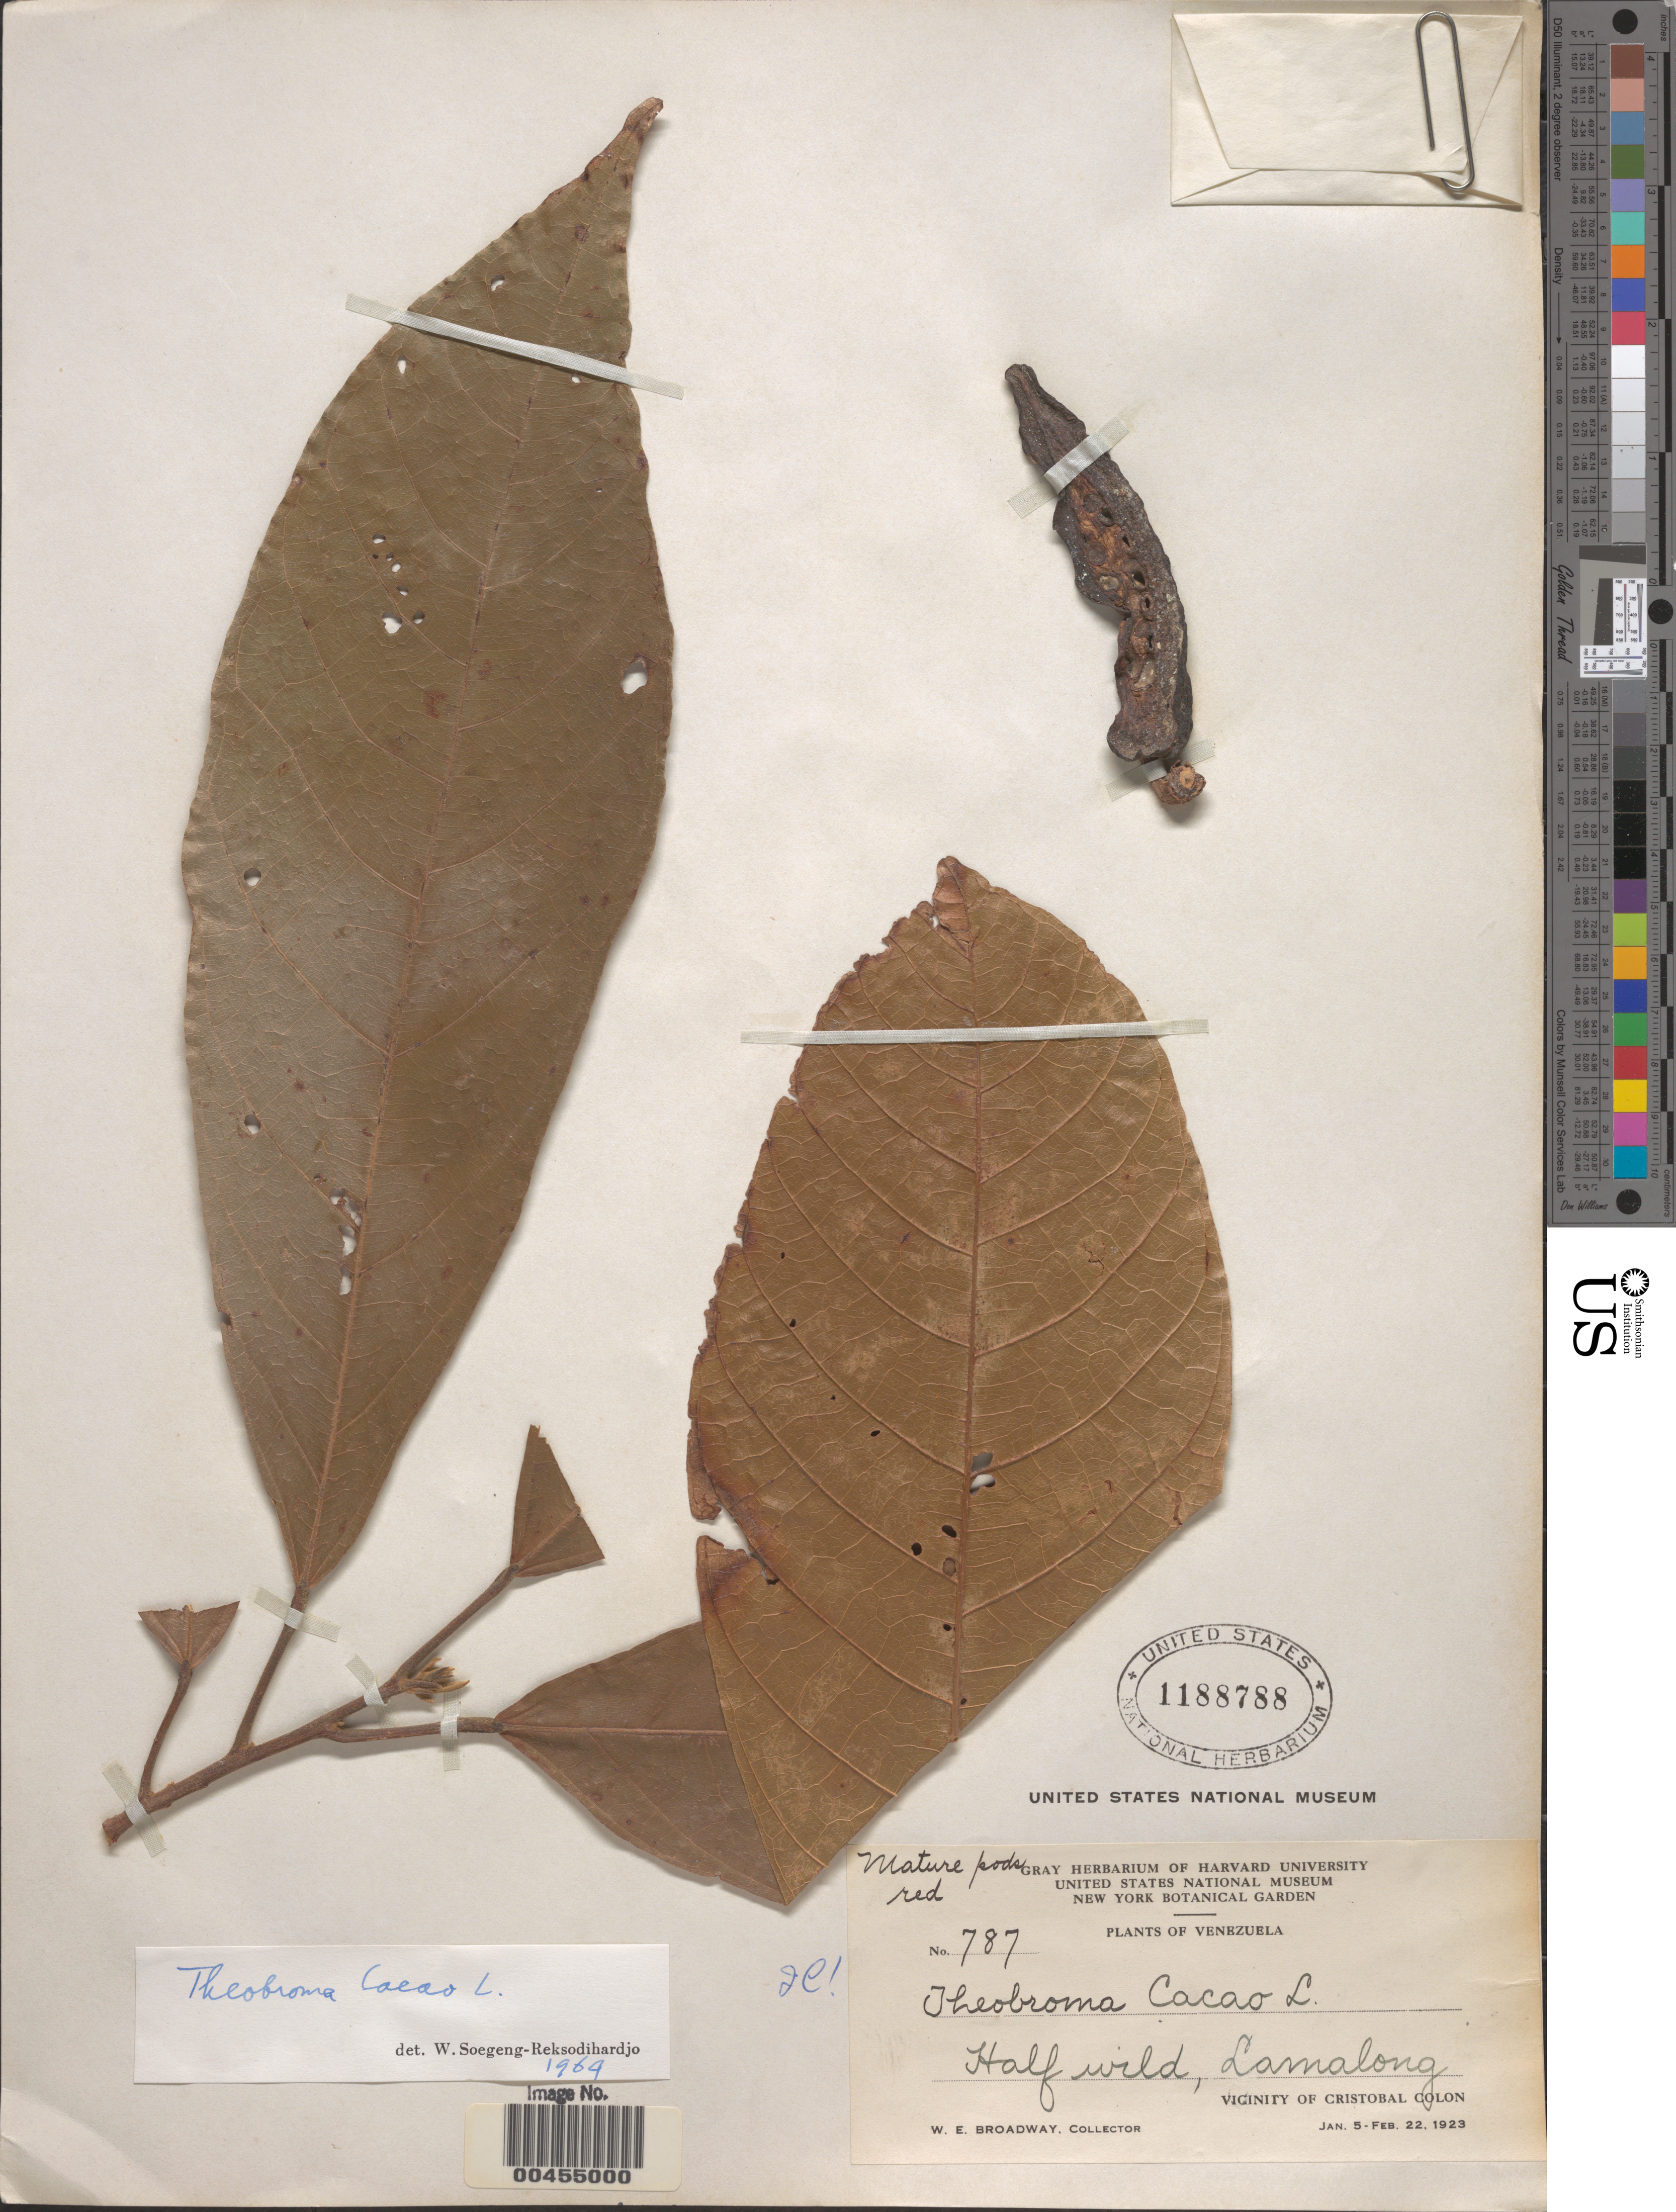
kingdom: Plantae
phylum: Tracheophyta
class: Magnoliopsida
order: Malvales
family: Malvaceae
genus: Theobroma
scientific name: Theobroma cacao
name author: L.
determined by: Soegeng-Reksodihardjo, W.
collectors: W. E. Broadway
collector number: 787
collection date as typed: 05 Jan 1923 to 22 Feb 1923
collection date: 1923-01-05/1923-02-22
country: Venezuela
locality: Lamalong, vicinity of Cristobal Colon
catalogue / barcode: US 1188788